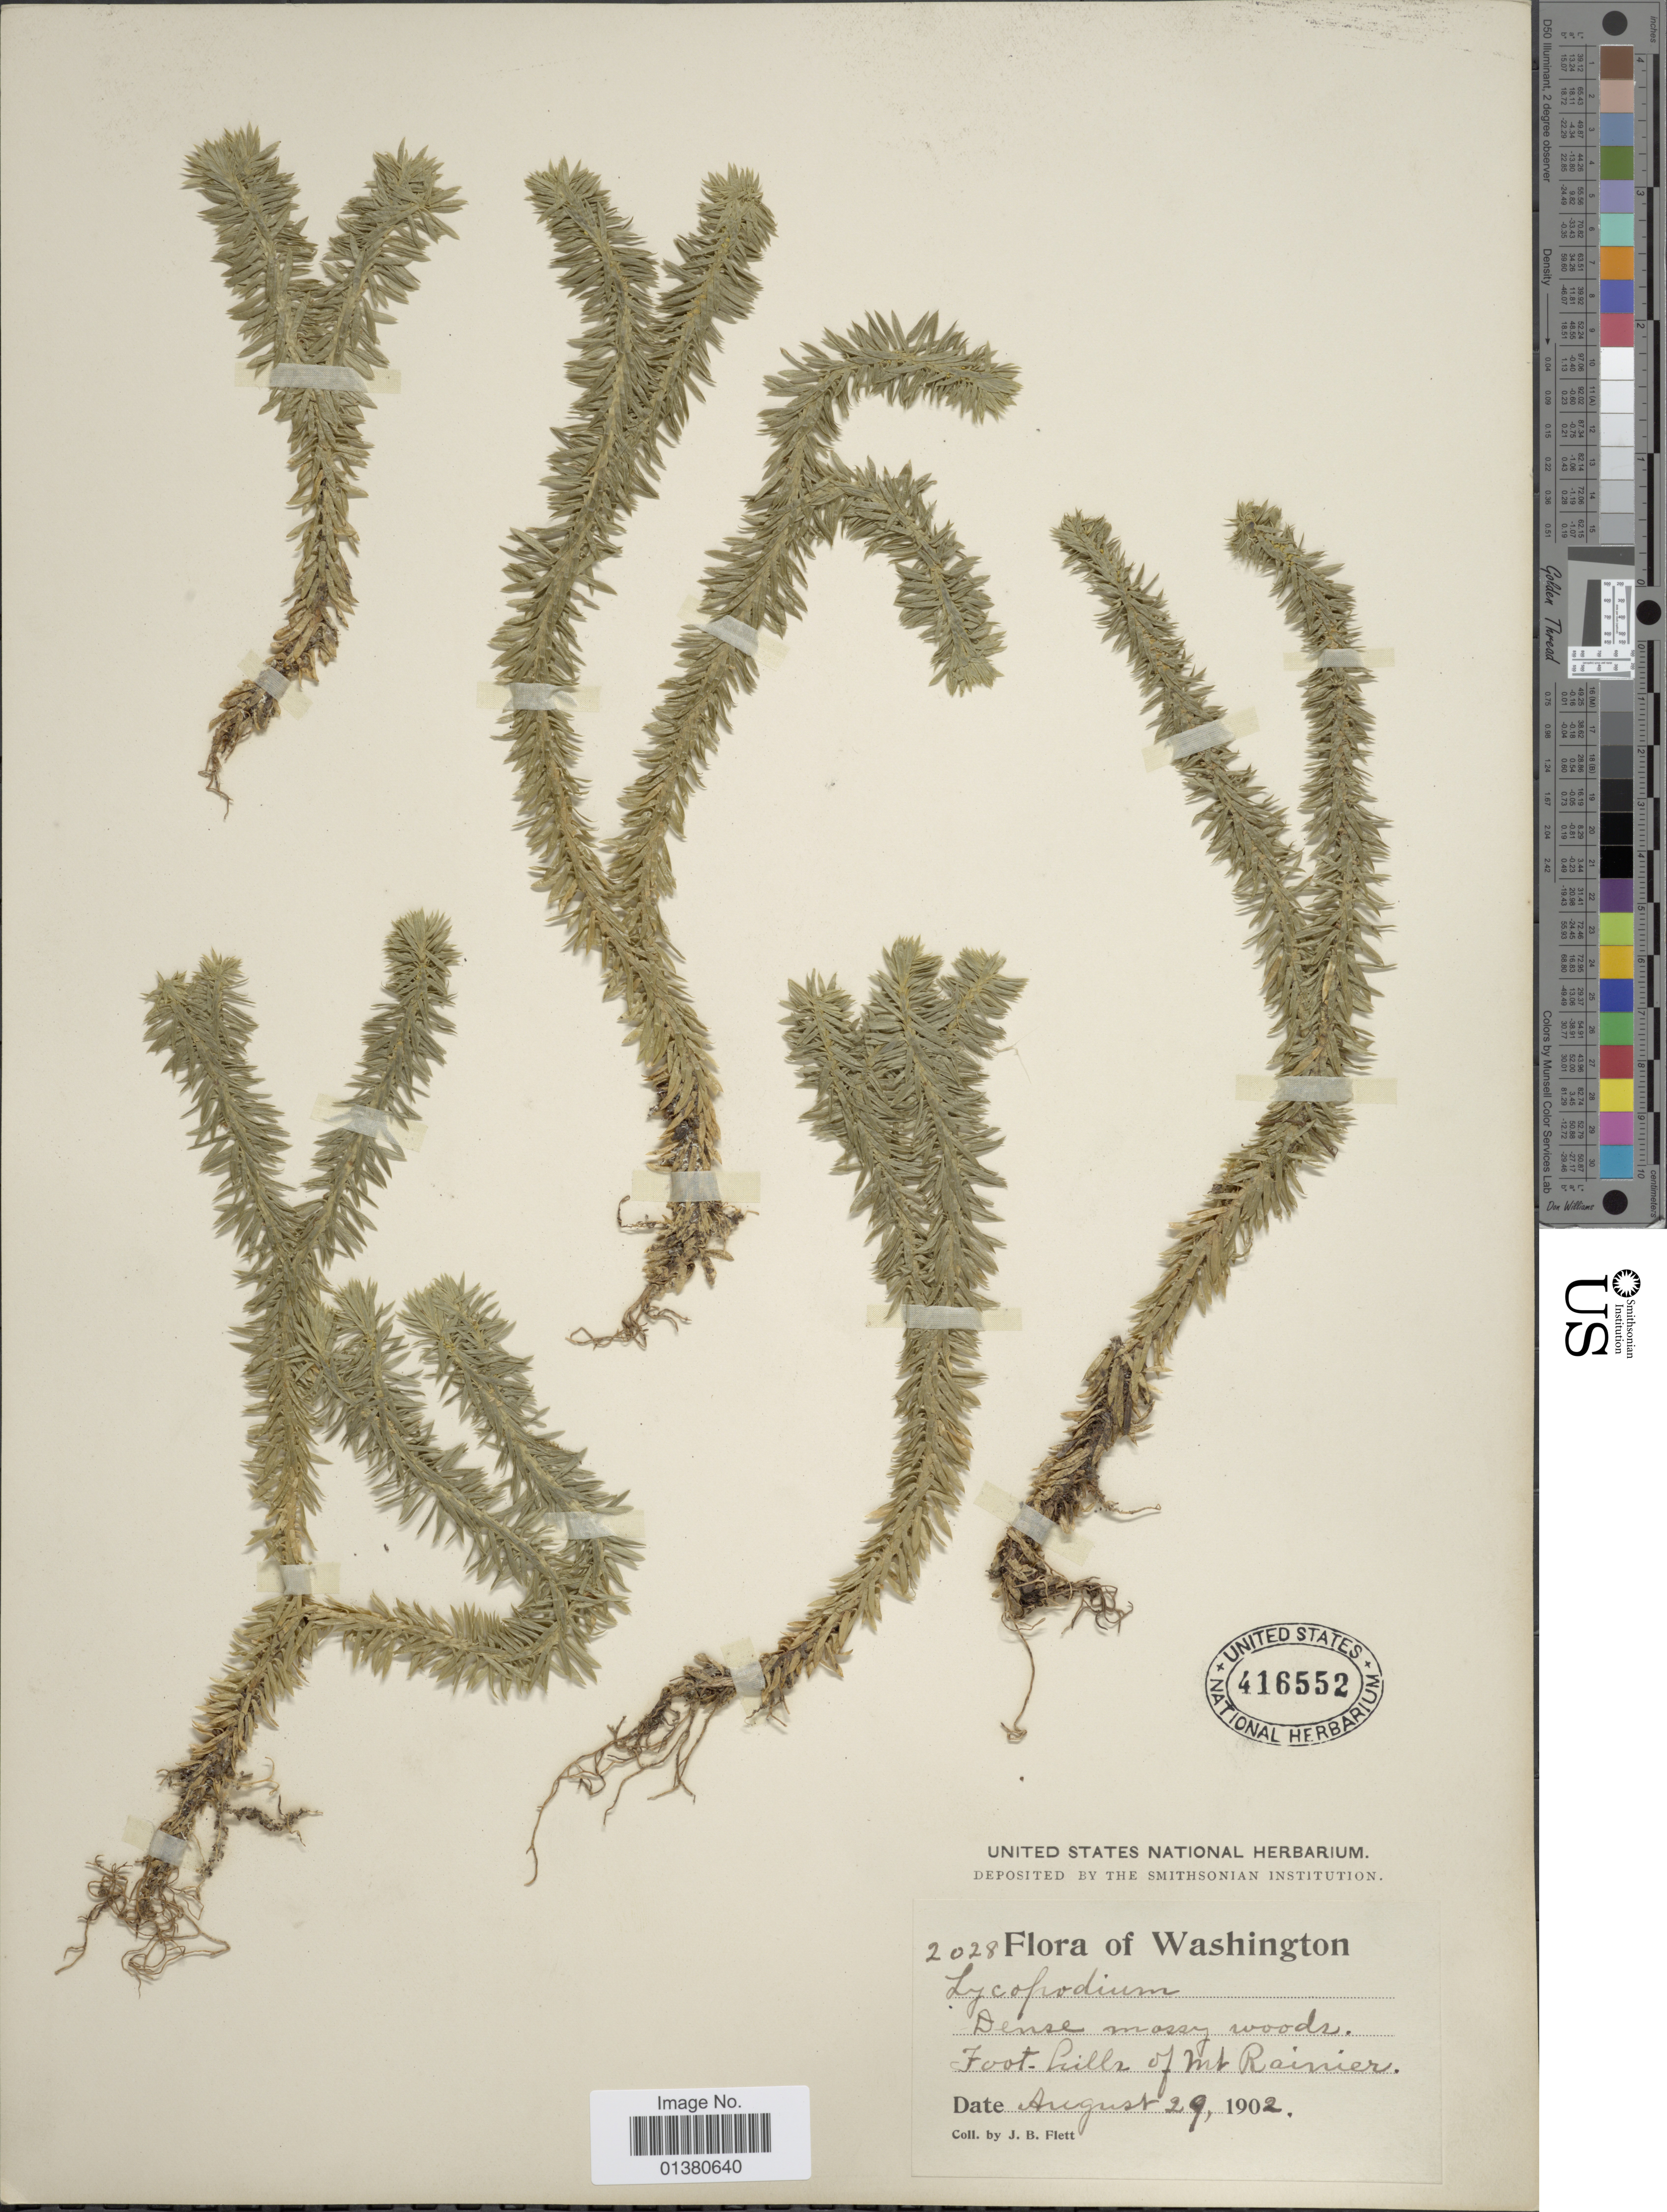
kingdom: Plantae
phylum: Tracheophyta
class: Lycopodiopsida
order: Lycopodiales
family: Lycopodiaceae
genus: Huperzia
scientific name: Huperzia selago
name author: (L.) Bernh. ex Schrank & Mart.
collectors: J. Flett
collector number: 2028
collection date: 1902-08-29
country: United States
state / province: Washington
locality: Foot-hills of mt Rainier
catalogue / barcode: US 416552